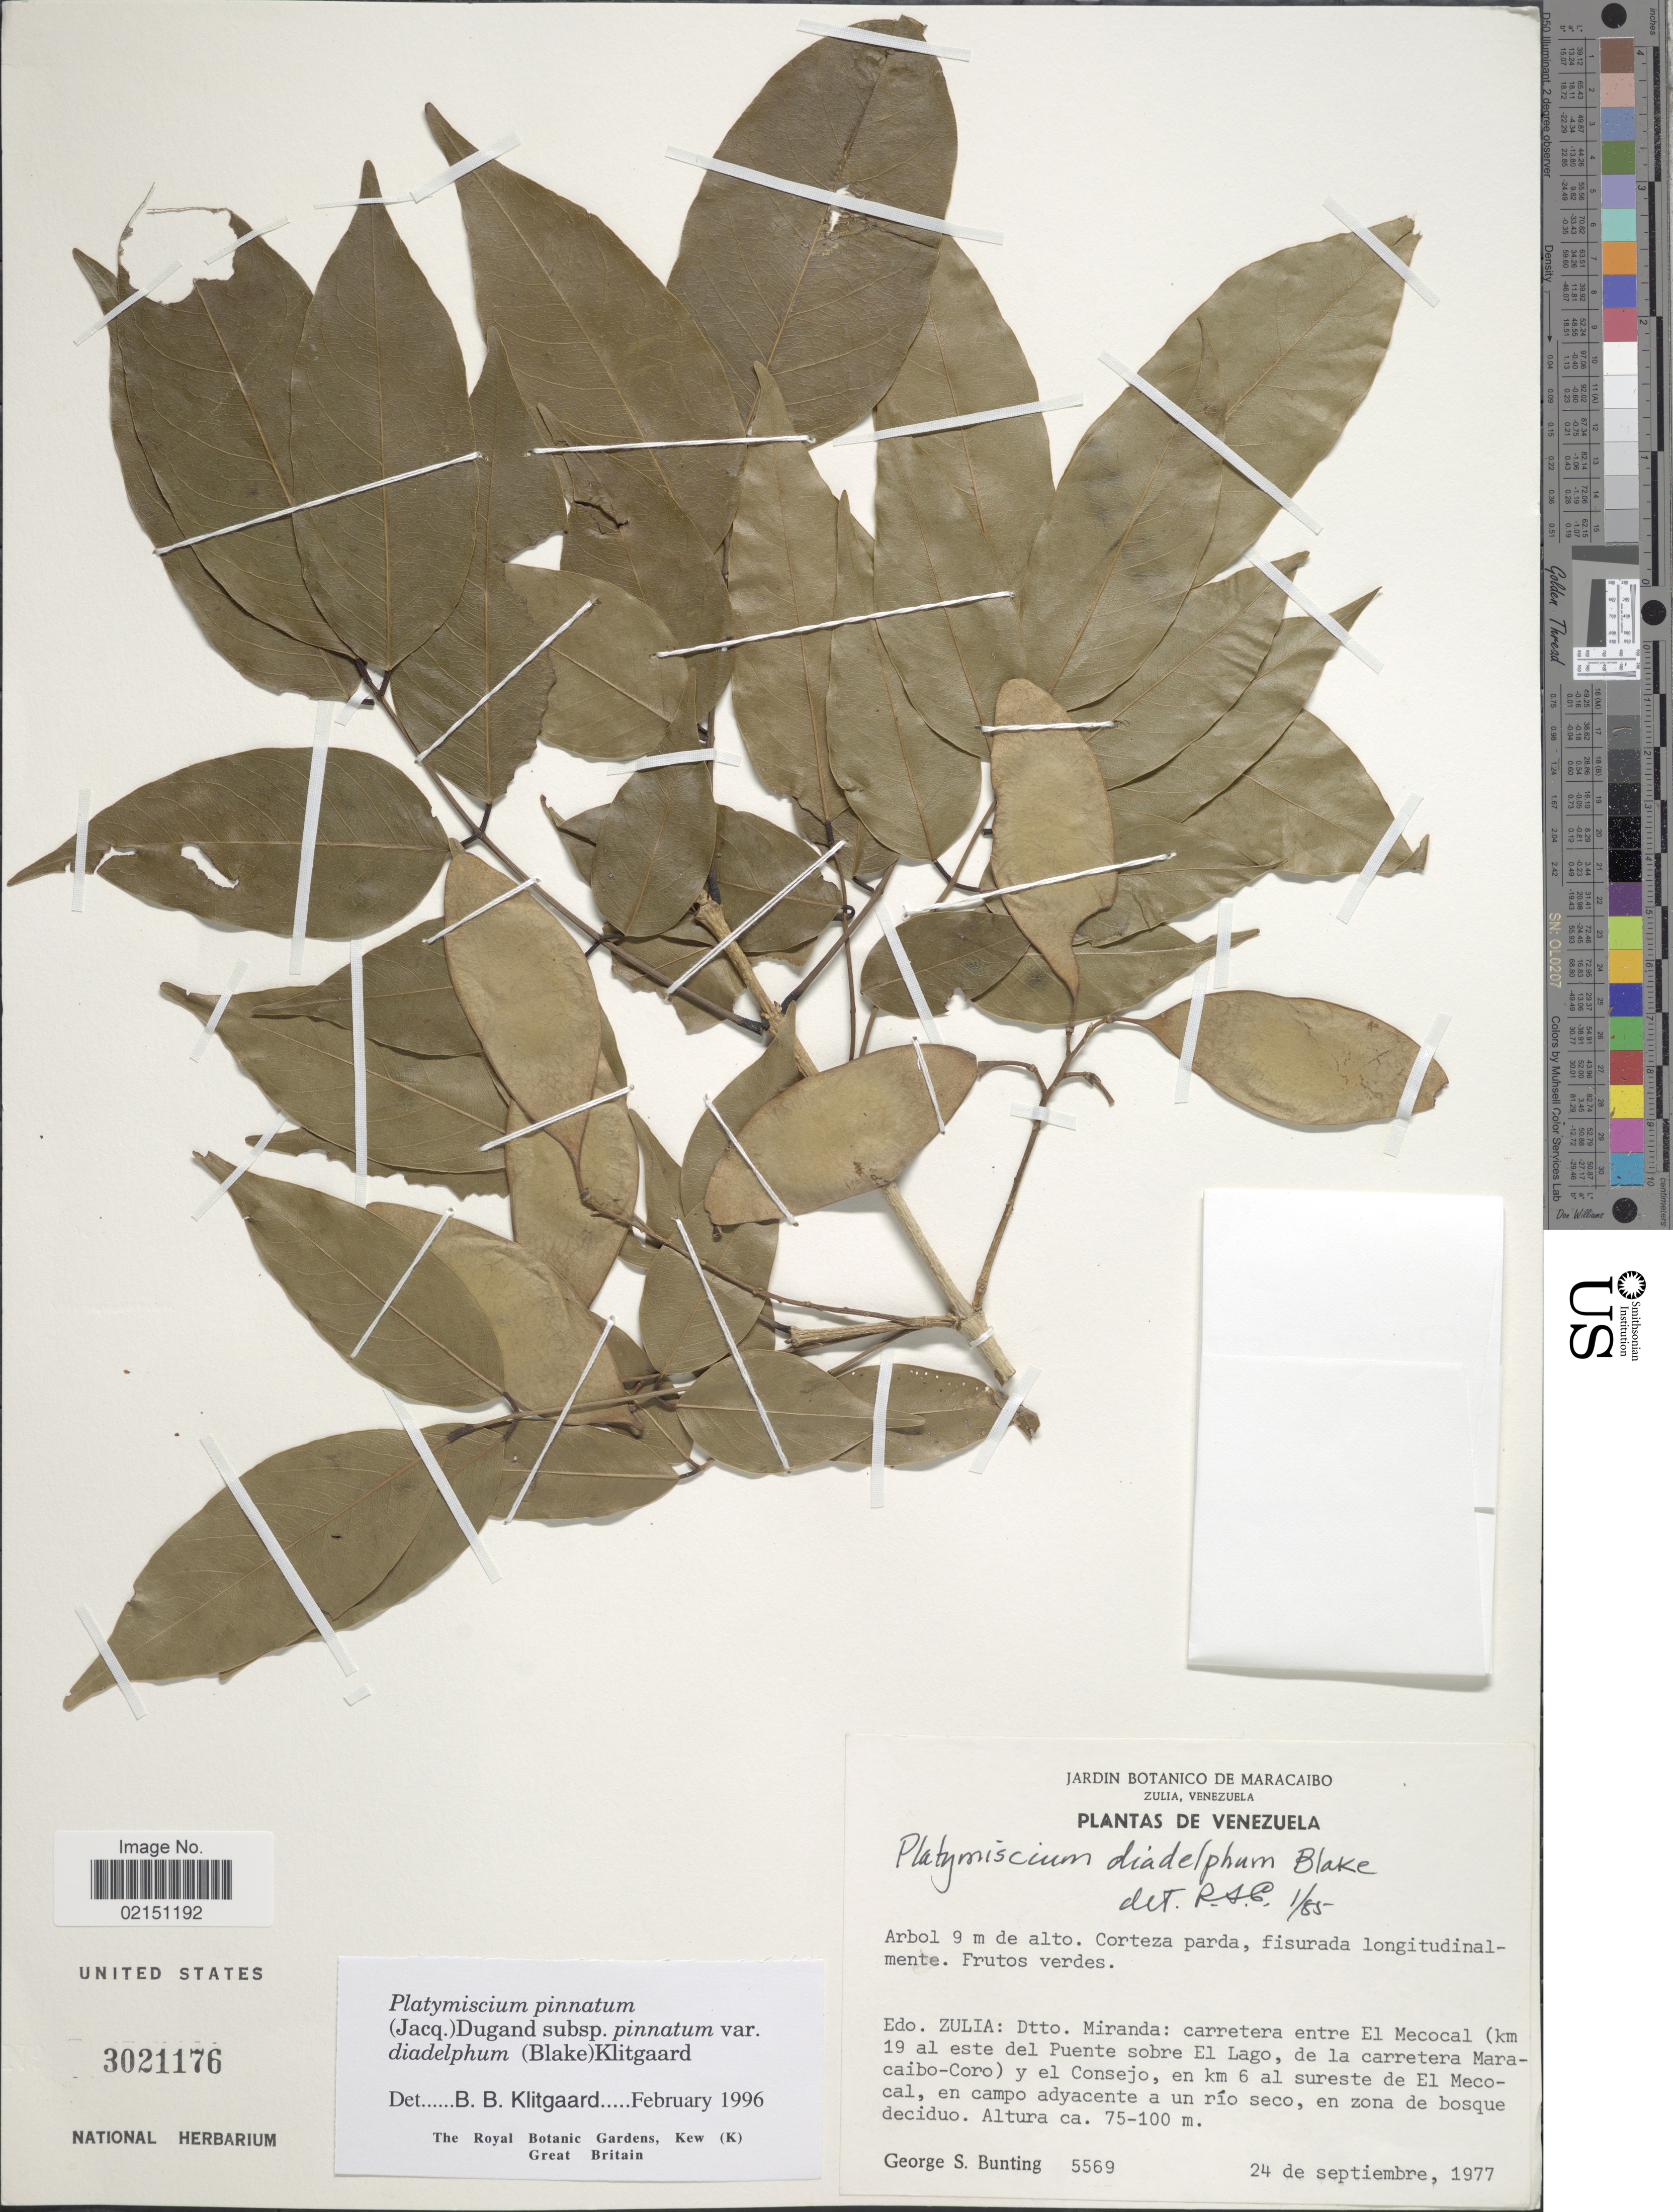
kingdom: Plantae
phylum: Tracheophyta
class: Magnoliopsida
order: Fabales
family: Fabaceae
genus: Platymiscium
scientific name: Platymiscium pinnatum var. diadelphum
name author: (S.F. Blake) Klitg.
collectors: G. S. Bunting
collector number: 5569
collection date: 1977-09-24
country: Venezuela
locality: Edo. Zulia: Dtto. Miranda: carretera entre El Mecocal (km 19 al este del Puente sobre El Lago, de la carretera Maracaibo-Coro) y el Consejo, en km 6 al sureste de El Mecocal, en campo adyacente a un rio seco, en zona de bosque deciduo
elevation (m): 75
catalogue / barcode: US 3021176